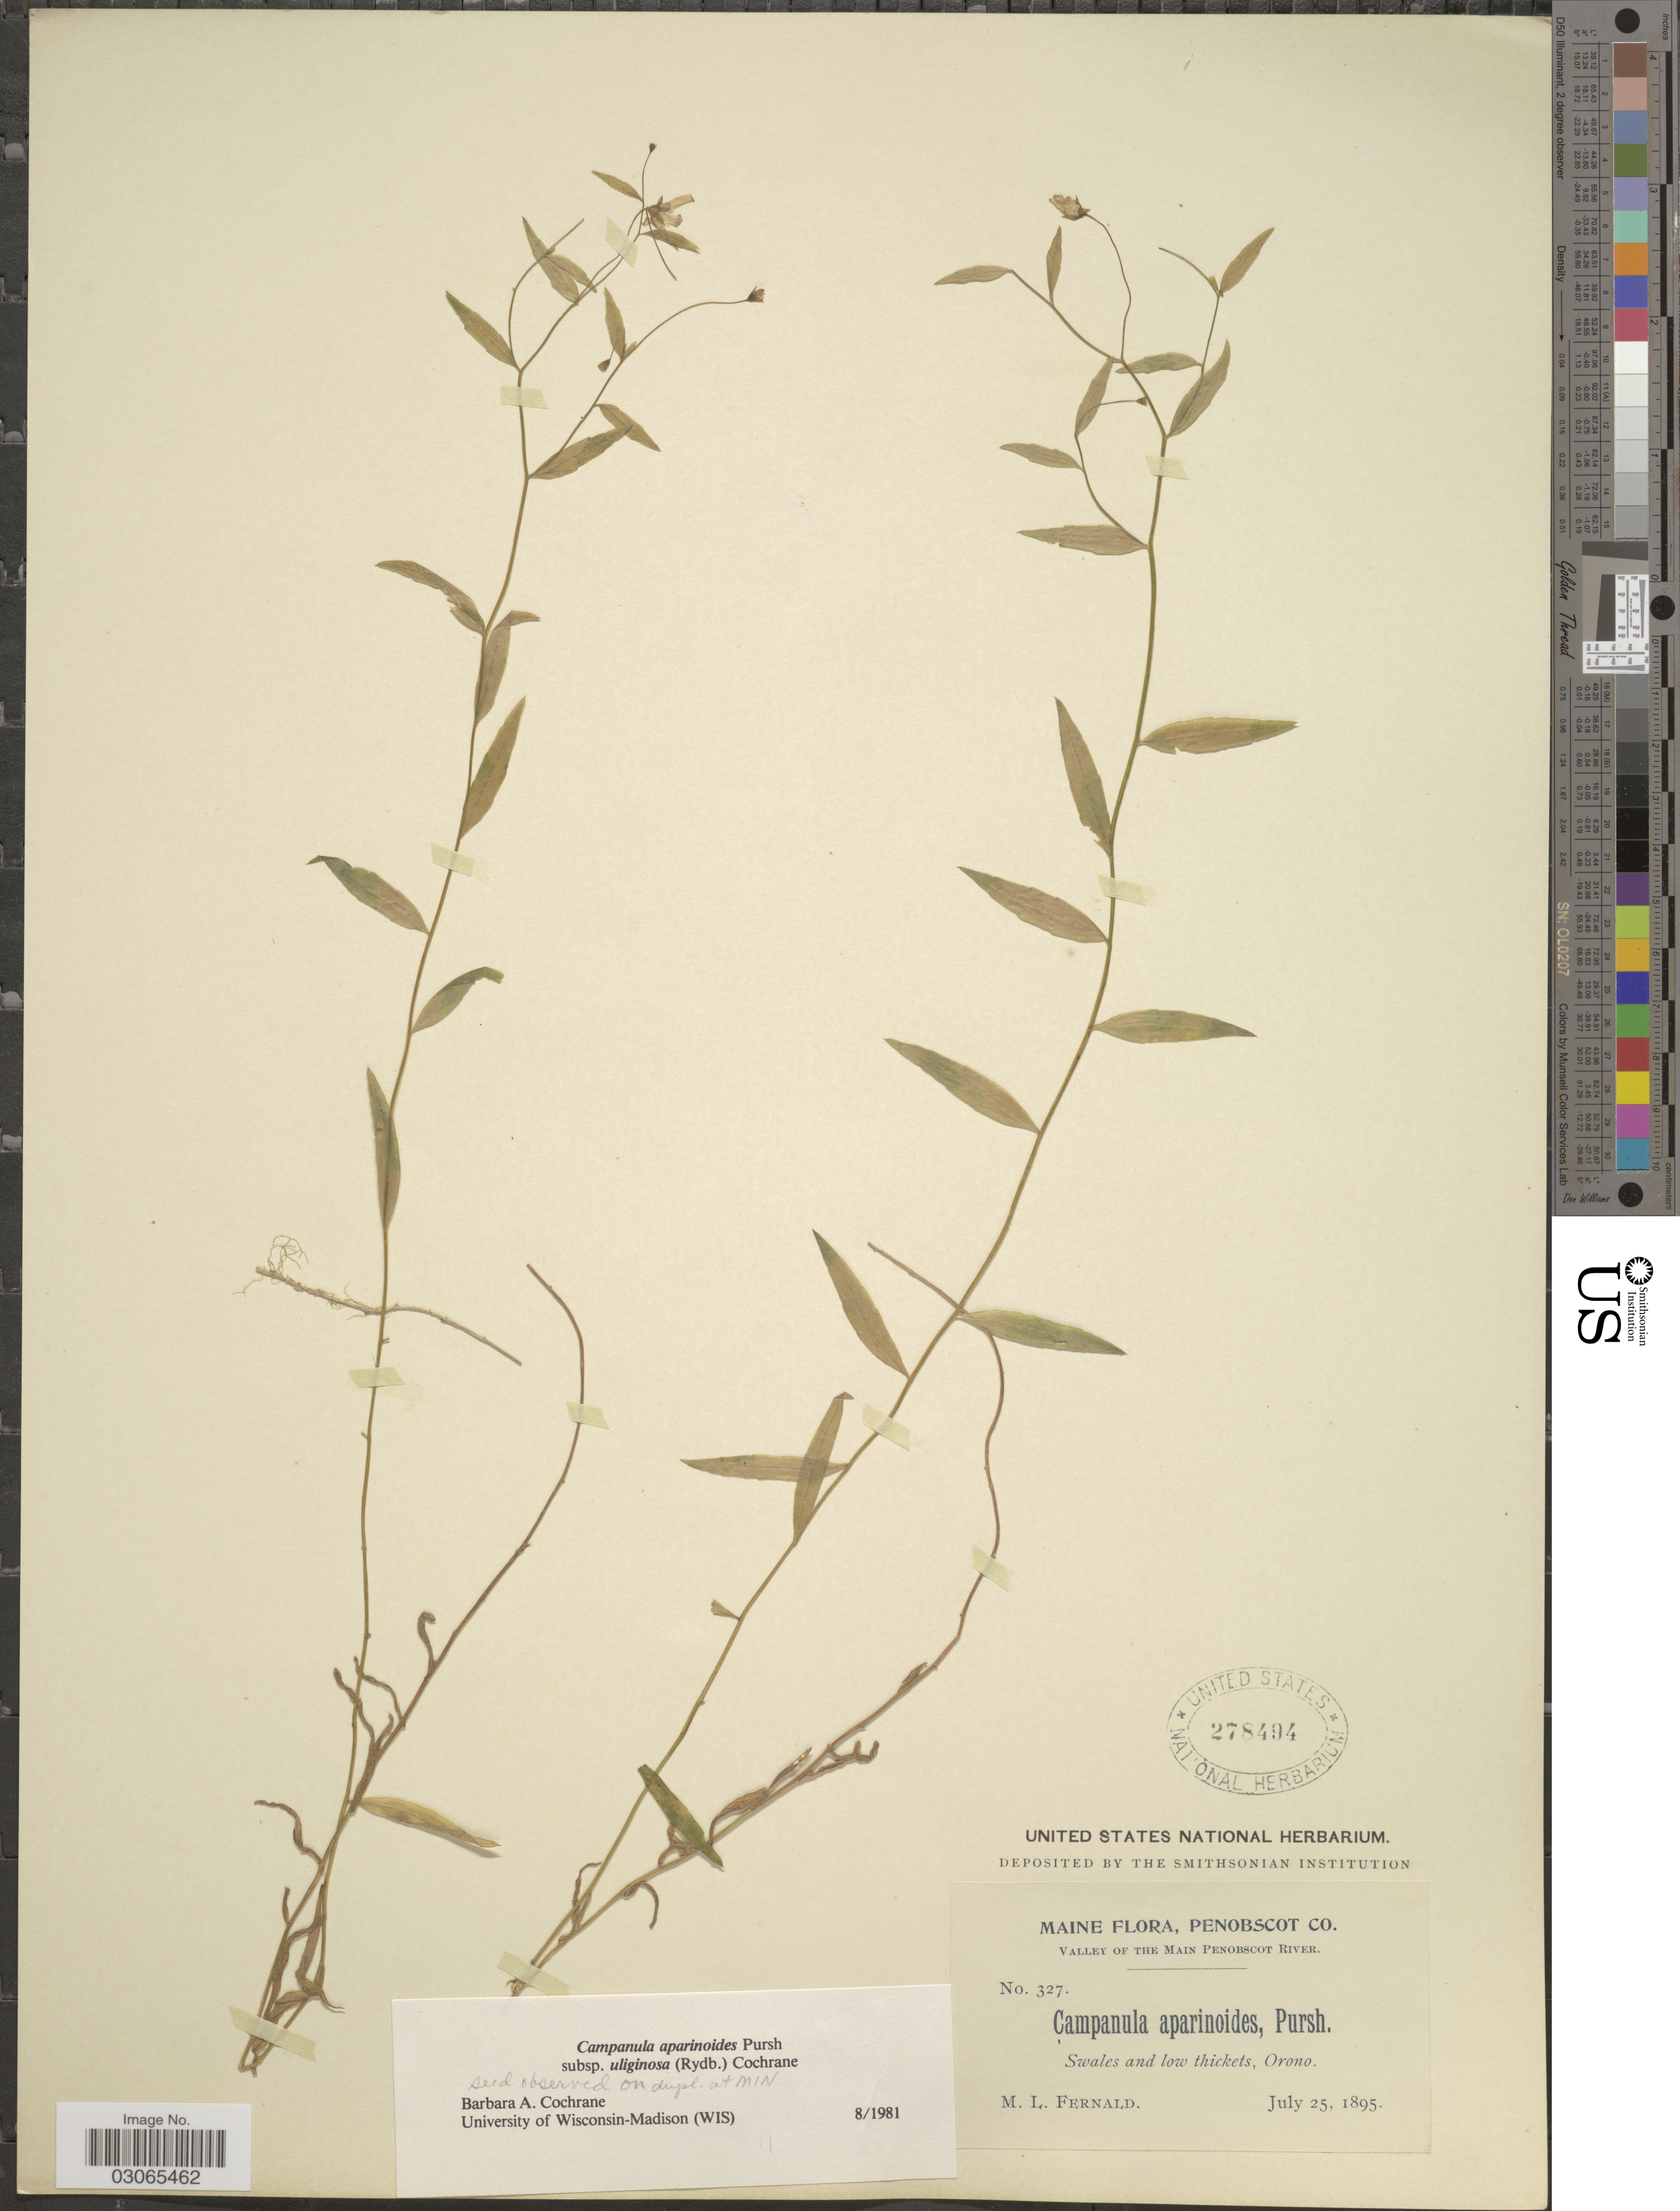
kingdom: Plantae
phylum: Tracheophyta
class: Magnoliopsida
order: Asterales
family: Campanulaceae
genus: Campanula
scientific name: Campanula aparinoides var. uliginosa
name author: (Rydb.) Gleason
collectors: M. L. Fernald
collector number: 327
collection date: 1895-07-25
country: United States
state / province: Maine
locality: Penobscot Co. Swales and low thickets, Orono.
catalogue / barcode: US 278494